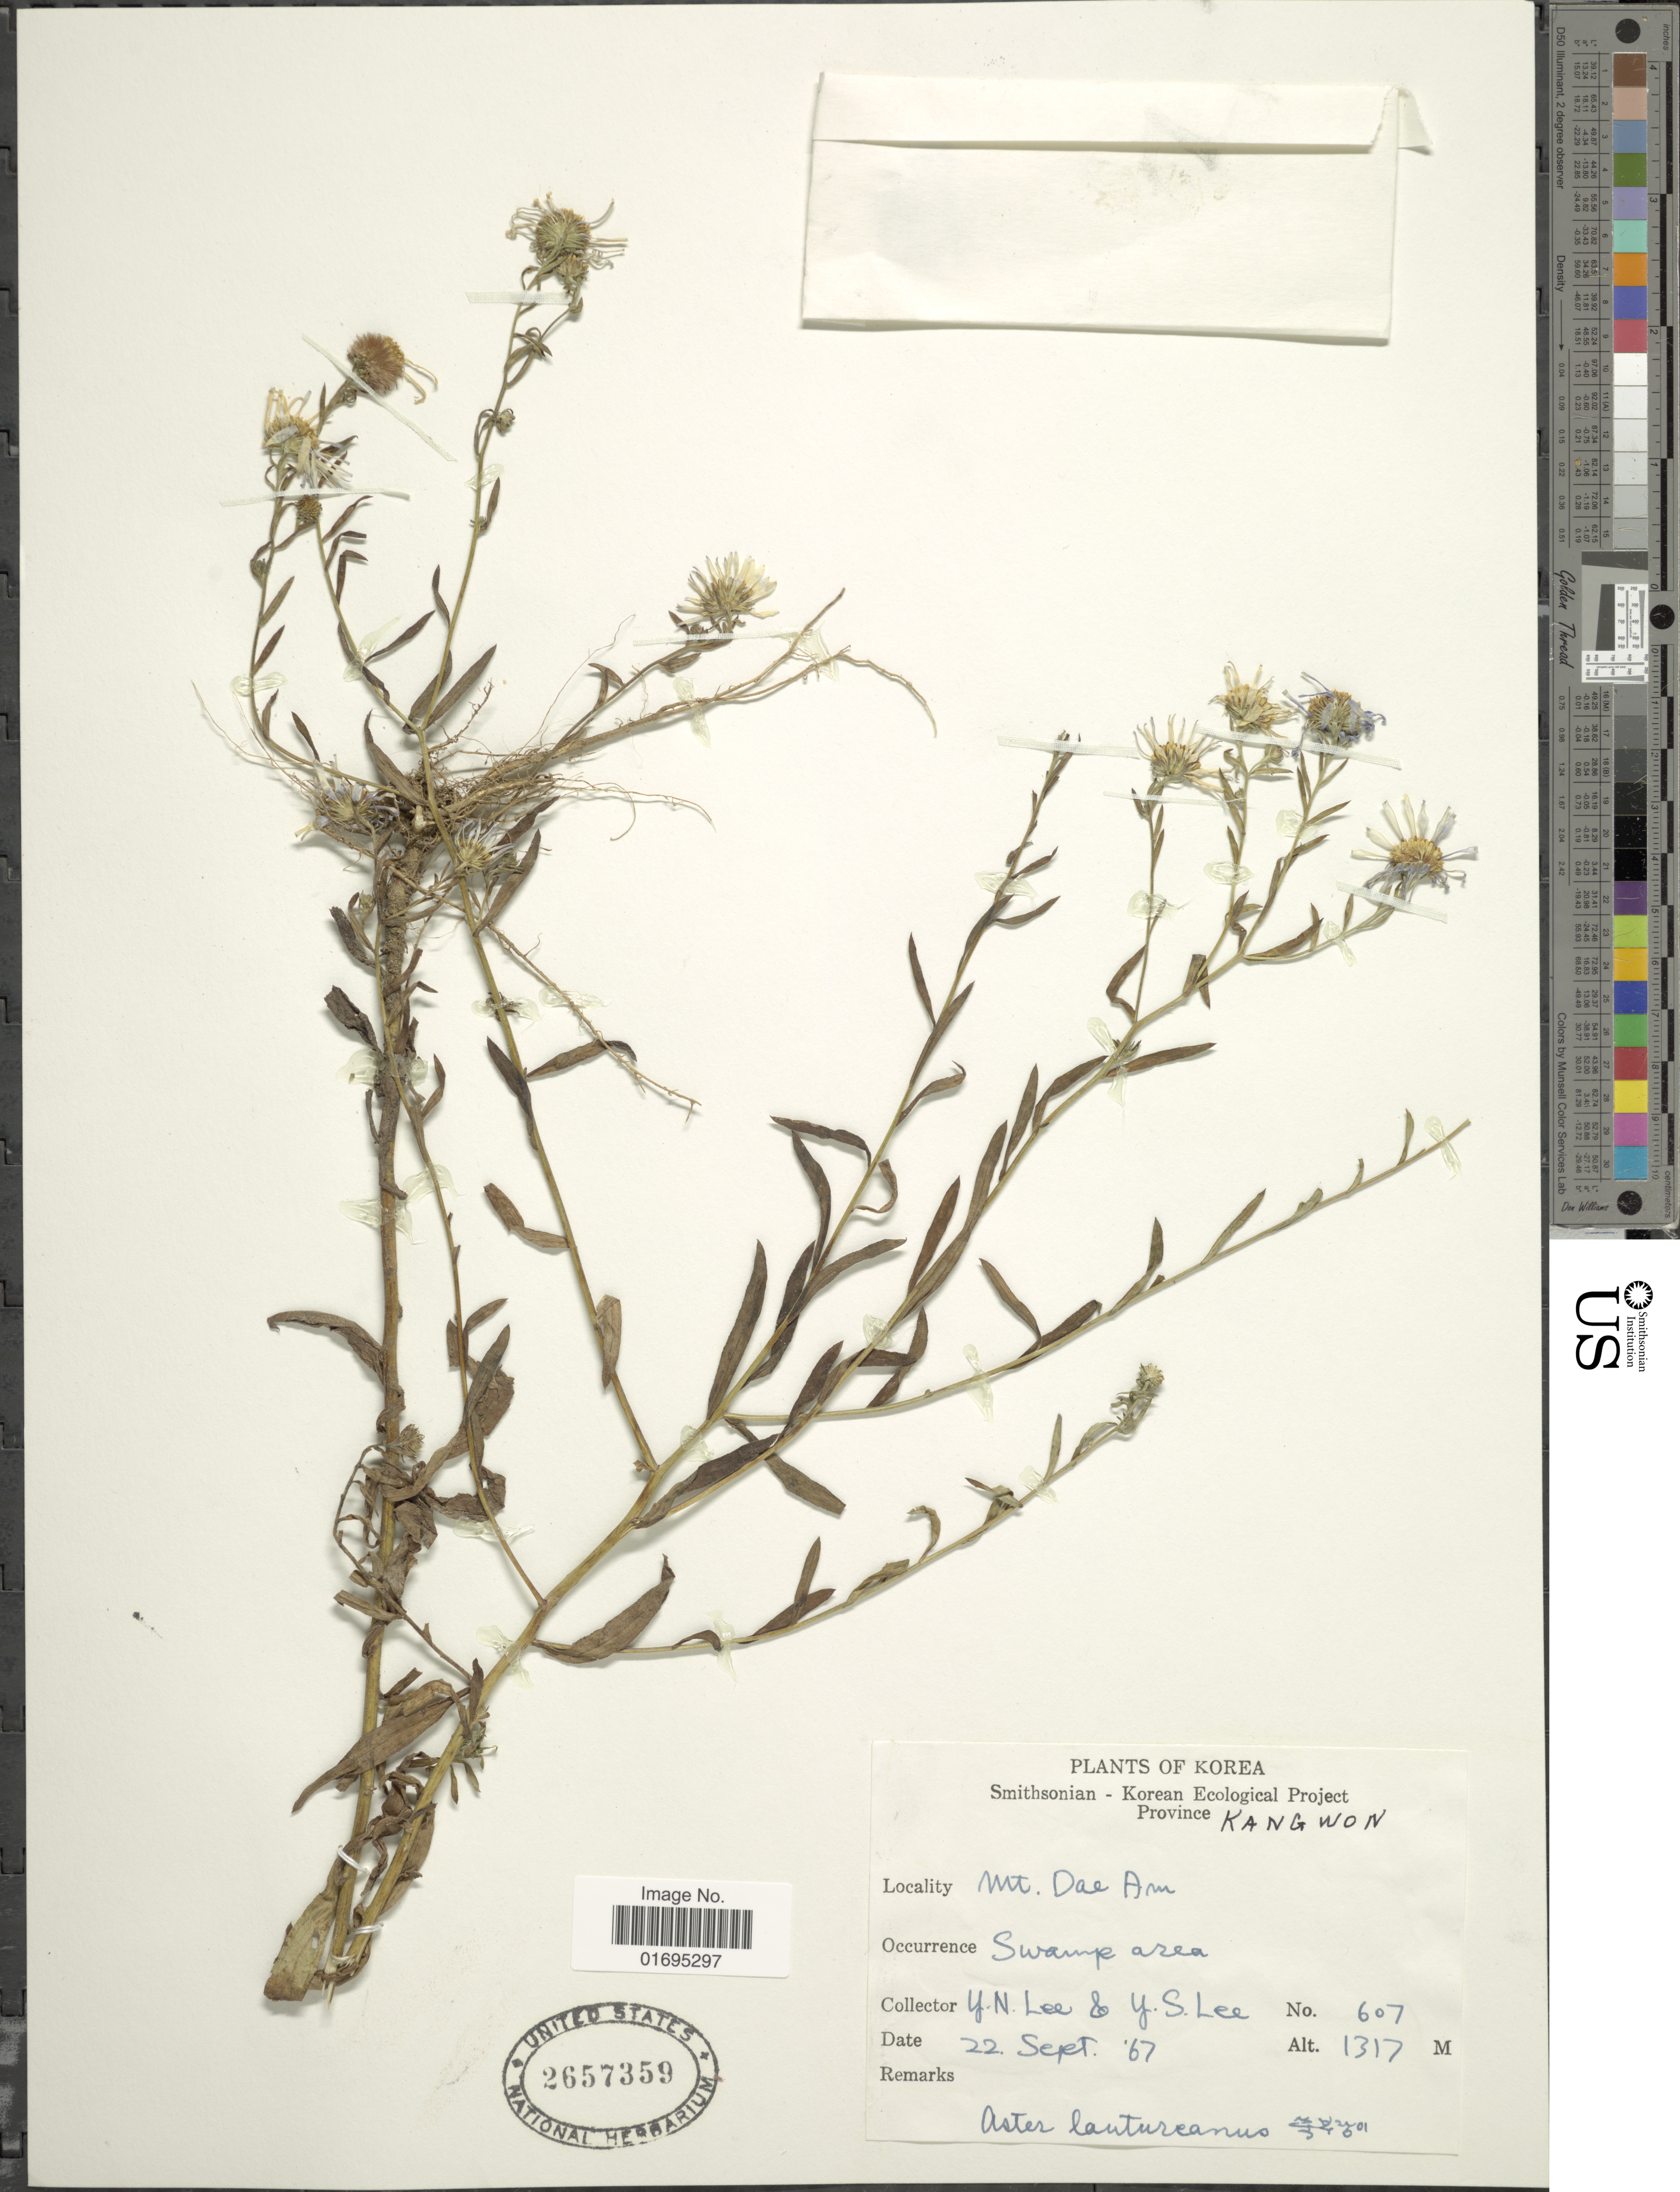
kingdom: Plantae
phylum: Tracheophyta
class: Magnoliopsida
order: Asterales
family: Asteraceae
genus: Kalimeris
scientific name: Kalimeris lautureana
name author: (Debeaux) Kitam.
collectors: Y. N. Lee & Y. S. Lee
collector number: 607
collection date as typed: Transcribed d/m/y: 22/9/67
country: South Korea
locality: Province Kangwon, Mt. Dae Am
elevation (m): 1317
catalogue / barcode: US 2657359